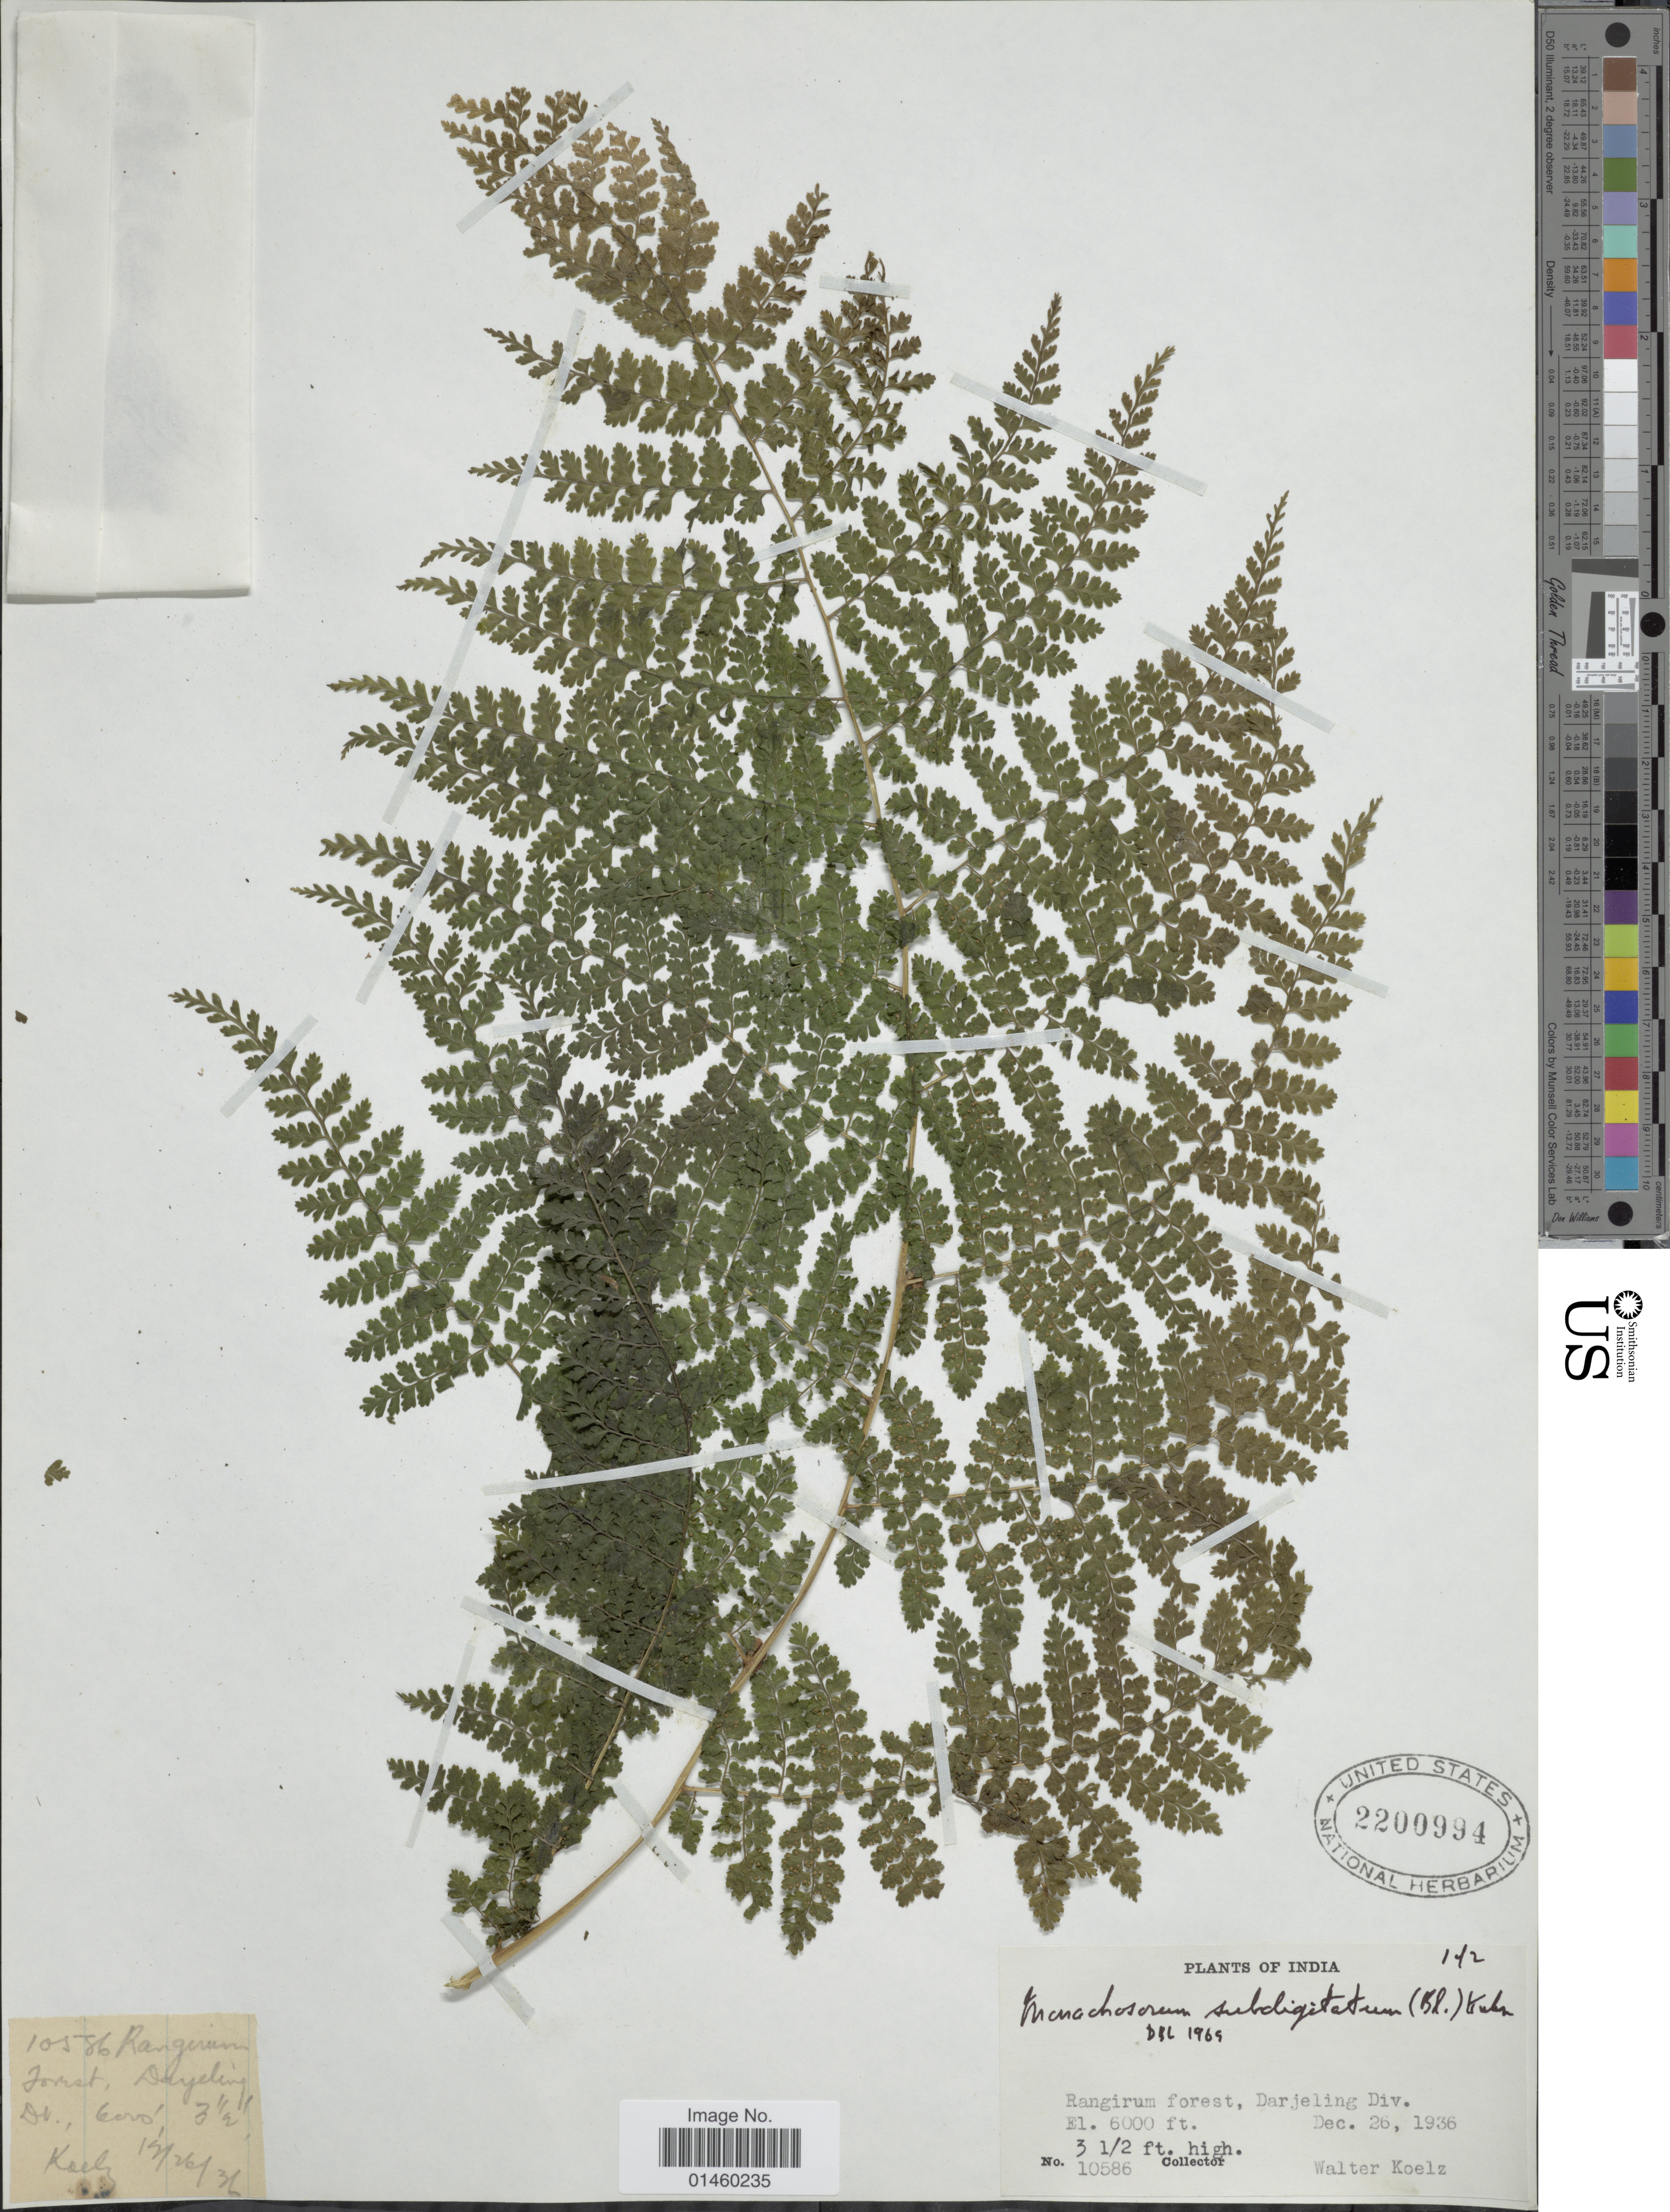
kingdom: Plantae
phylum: Tracheophyta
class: Polypodiopsida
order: Polypodiales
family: Dennstaedtiaceae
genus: Monachosorum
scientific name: Monachosorum subdigitatum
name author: (Blume) Kuhn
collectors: W. N. Koelz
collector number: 10586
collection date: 1936-12-26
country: India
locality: Rangirum forest, Darjeling Div.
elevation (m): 1829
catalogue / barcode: US 2200994